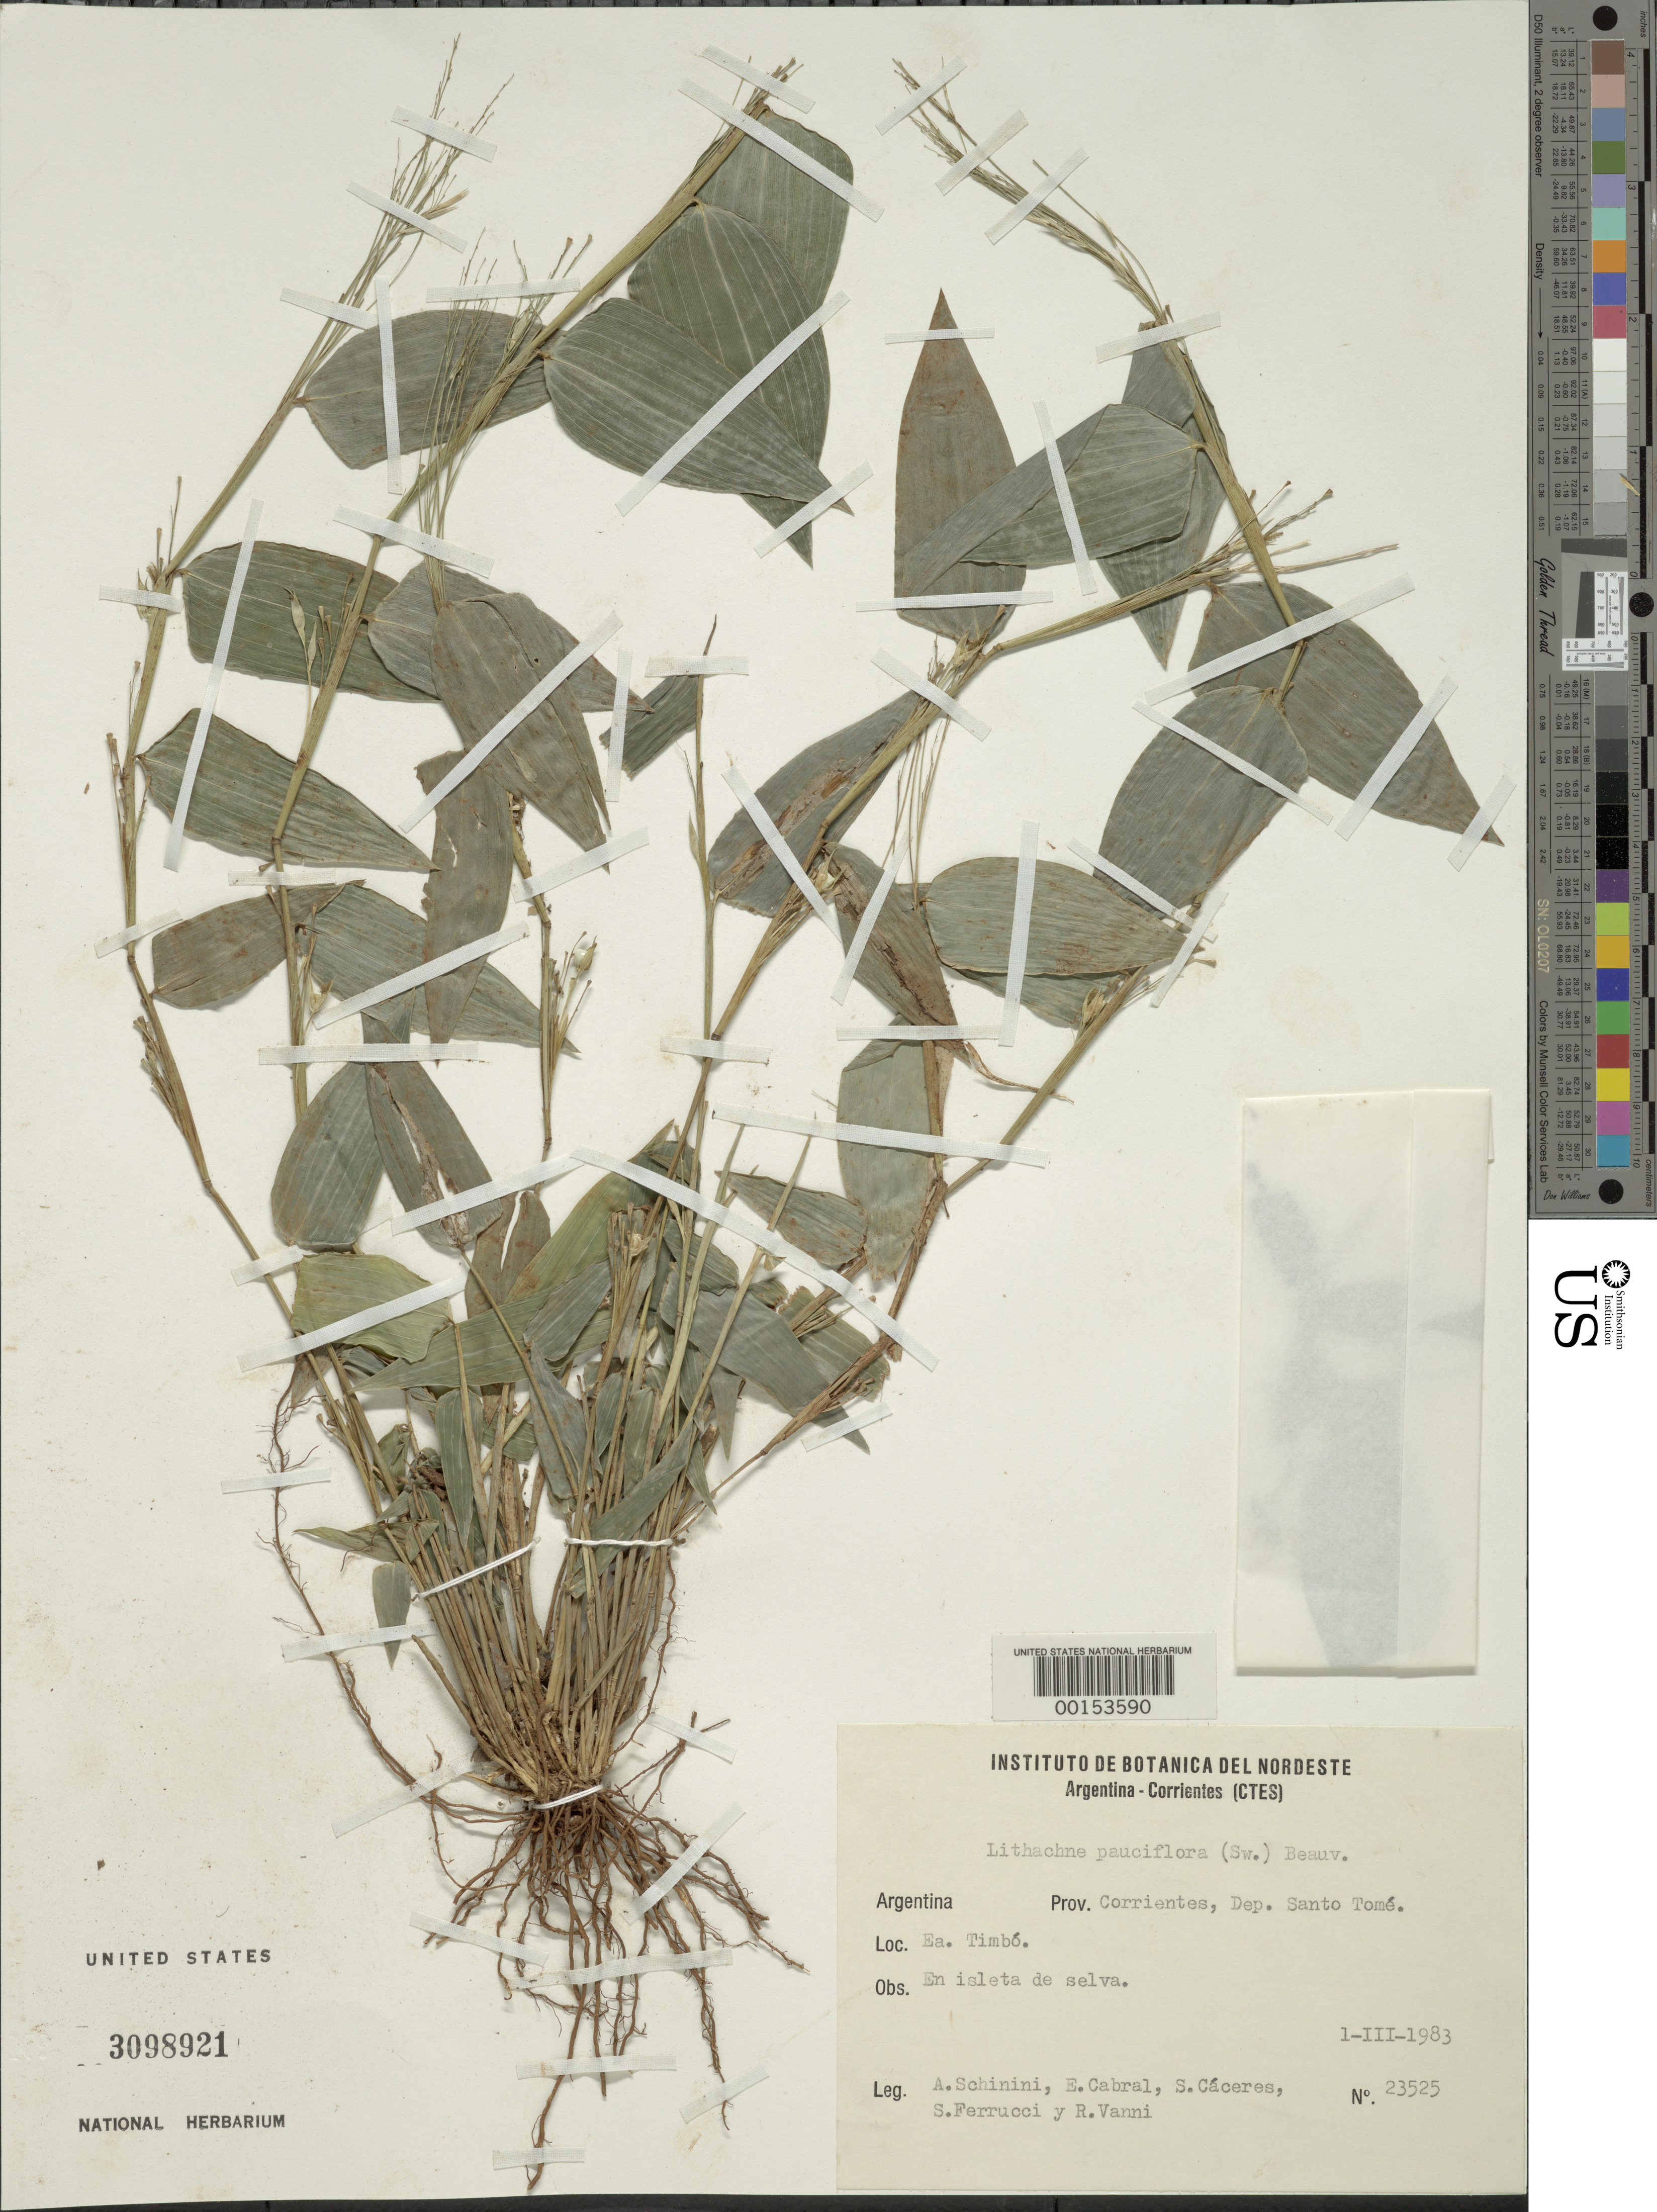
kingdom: Plantae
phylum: Tracheophyta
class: Liliopsida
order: Poales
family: Poaceae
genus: Lithachne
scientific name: Lithachne pauciflora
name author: (Sw.) P. Beauv.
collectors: A. Schinini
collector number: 23525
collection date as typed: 01 Mar 1983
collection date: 1983-03-01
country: Argentina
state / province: Corrientes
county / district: Santo Tomé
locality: Ea. Timbo, forest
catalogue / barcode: US 3098921